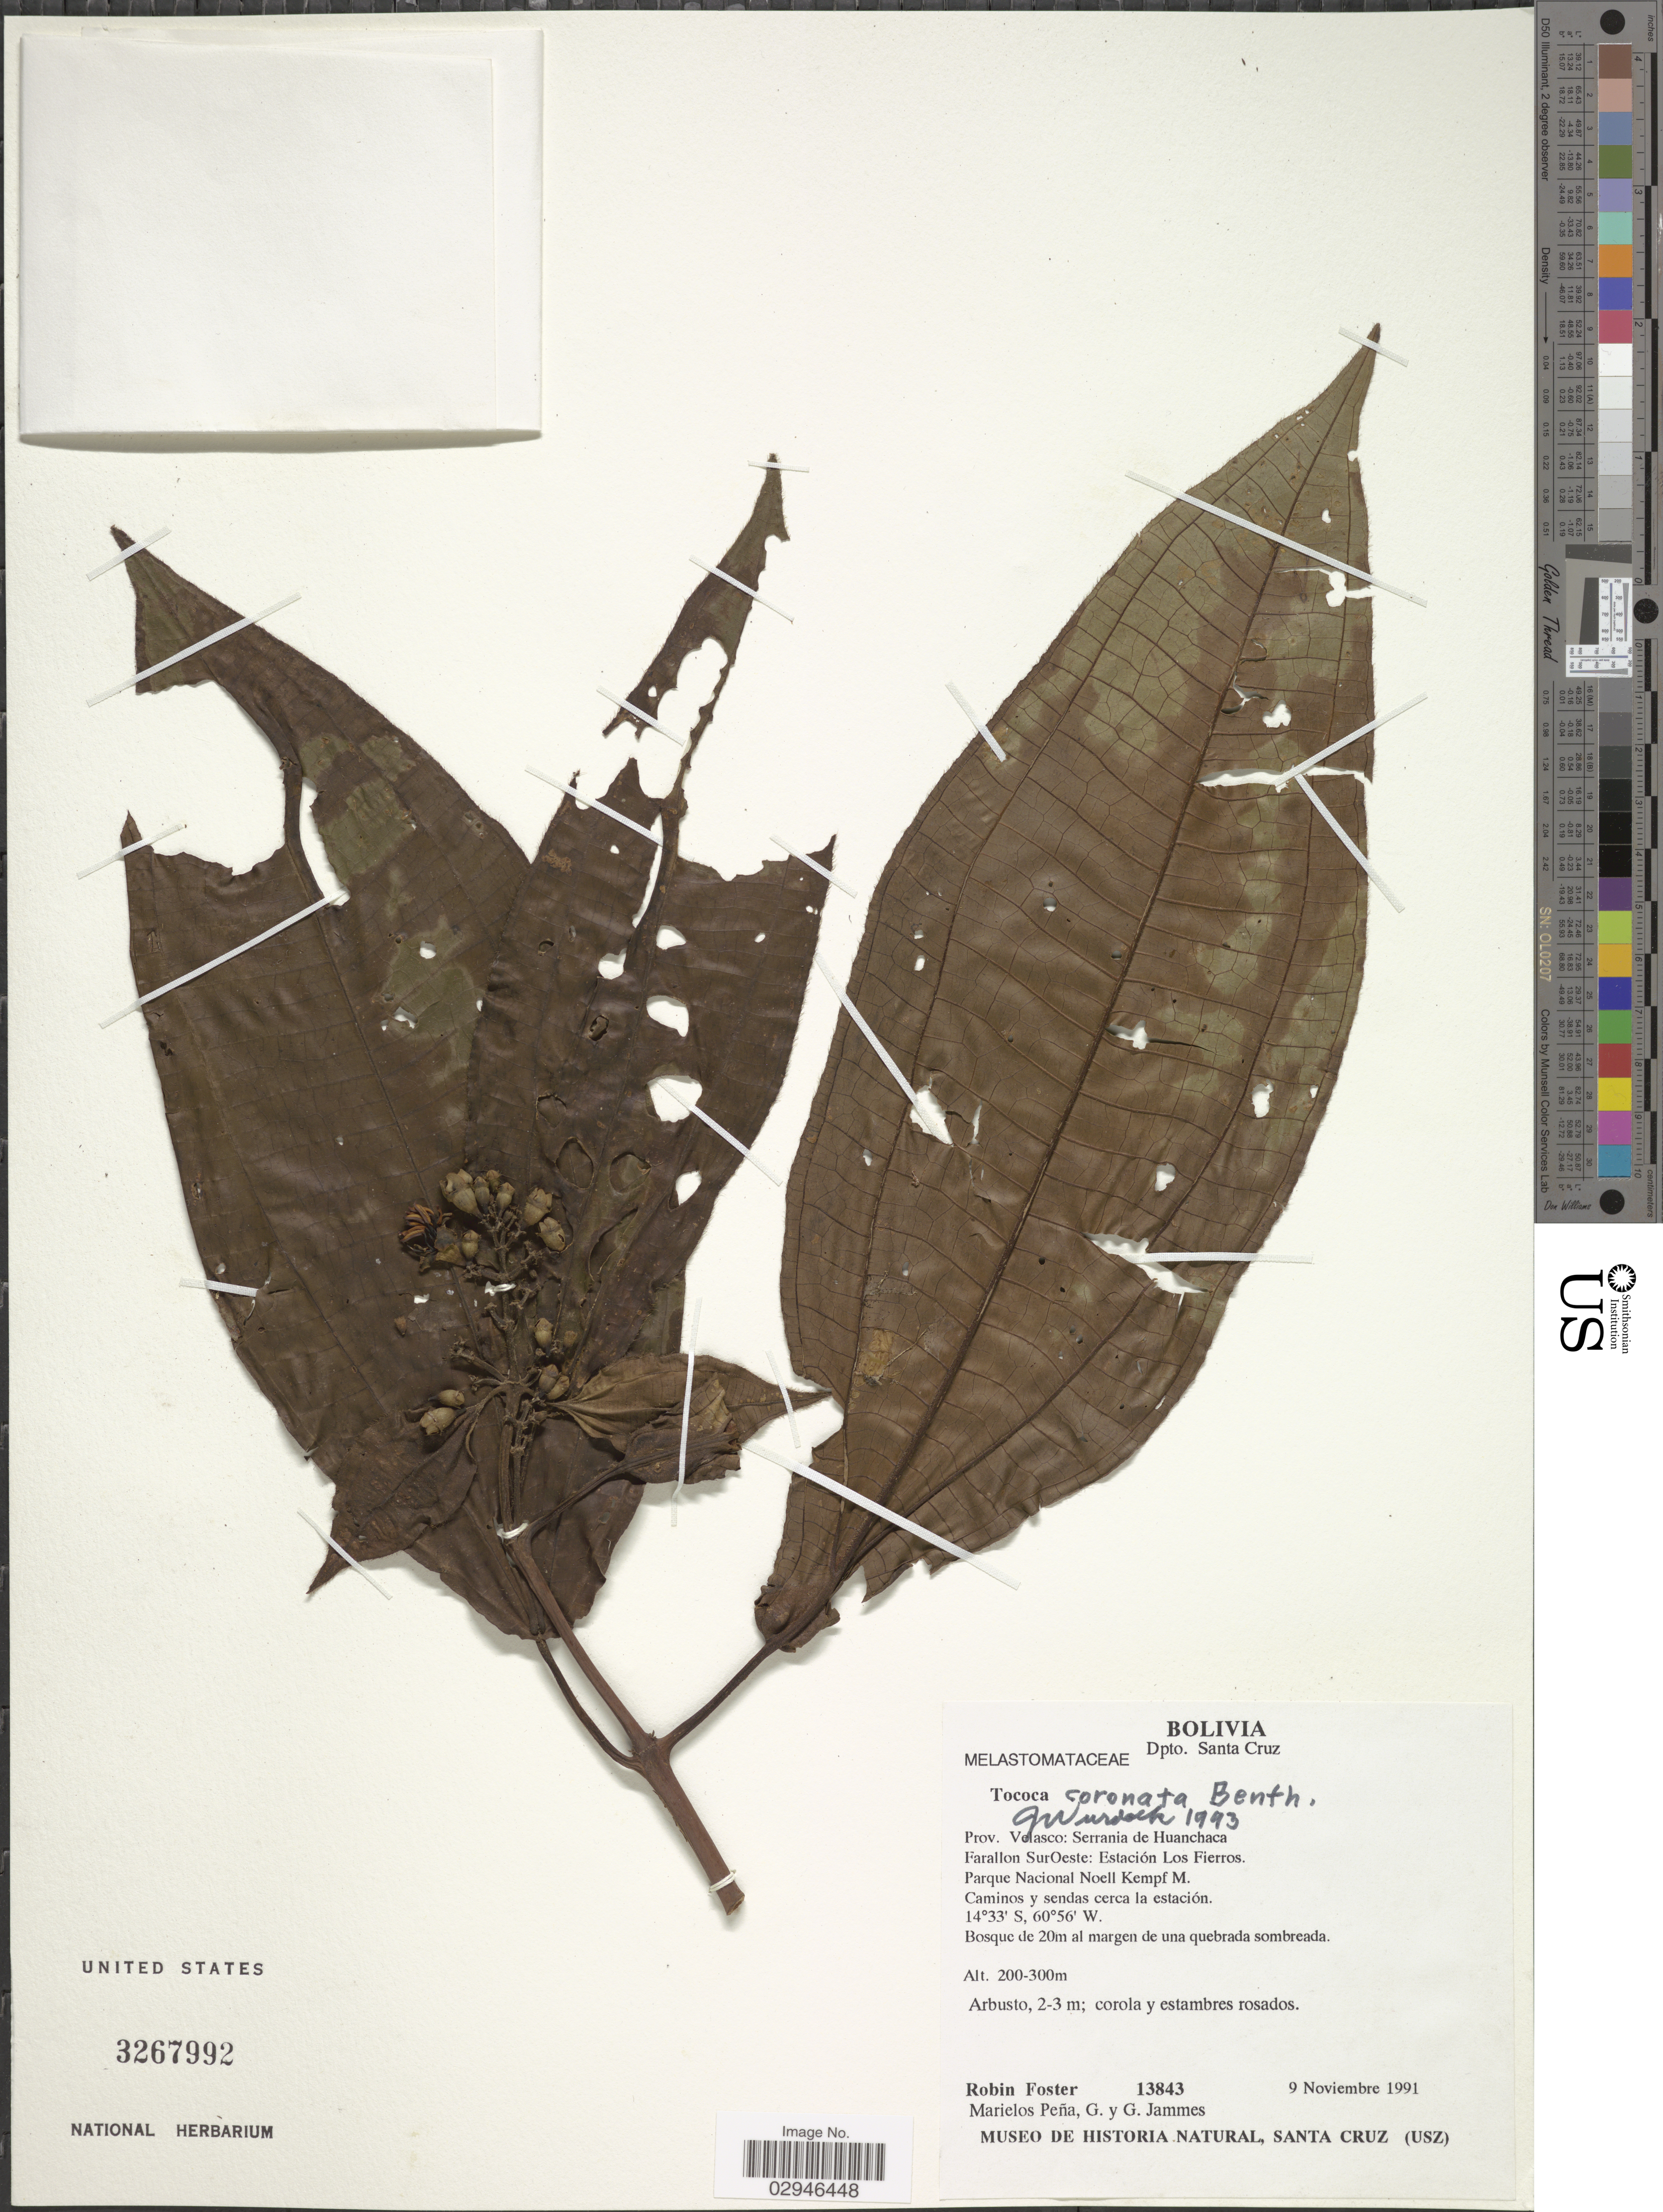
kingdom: Plantae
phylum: Tracheophyta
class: Magnoliopsida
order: Myrtales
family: Melastomataceae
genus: Tococa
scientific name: Tococa coronata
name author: Benth.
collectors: R. B. Foster, G. Marielos Pena & G. Jammes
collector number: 13843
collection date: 1991-11-09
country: Bolivia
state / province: Santa Cruz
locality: Dpto. Santa Cruz, Prov. Velasco: Serrania de Huanchaca, Farallon Suroeste: Estación Los Fierros, Parque Nacional Noell Kempf M.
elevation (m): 200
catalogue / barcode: US 3267992